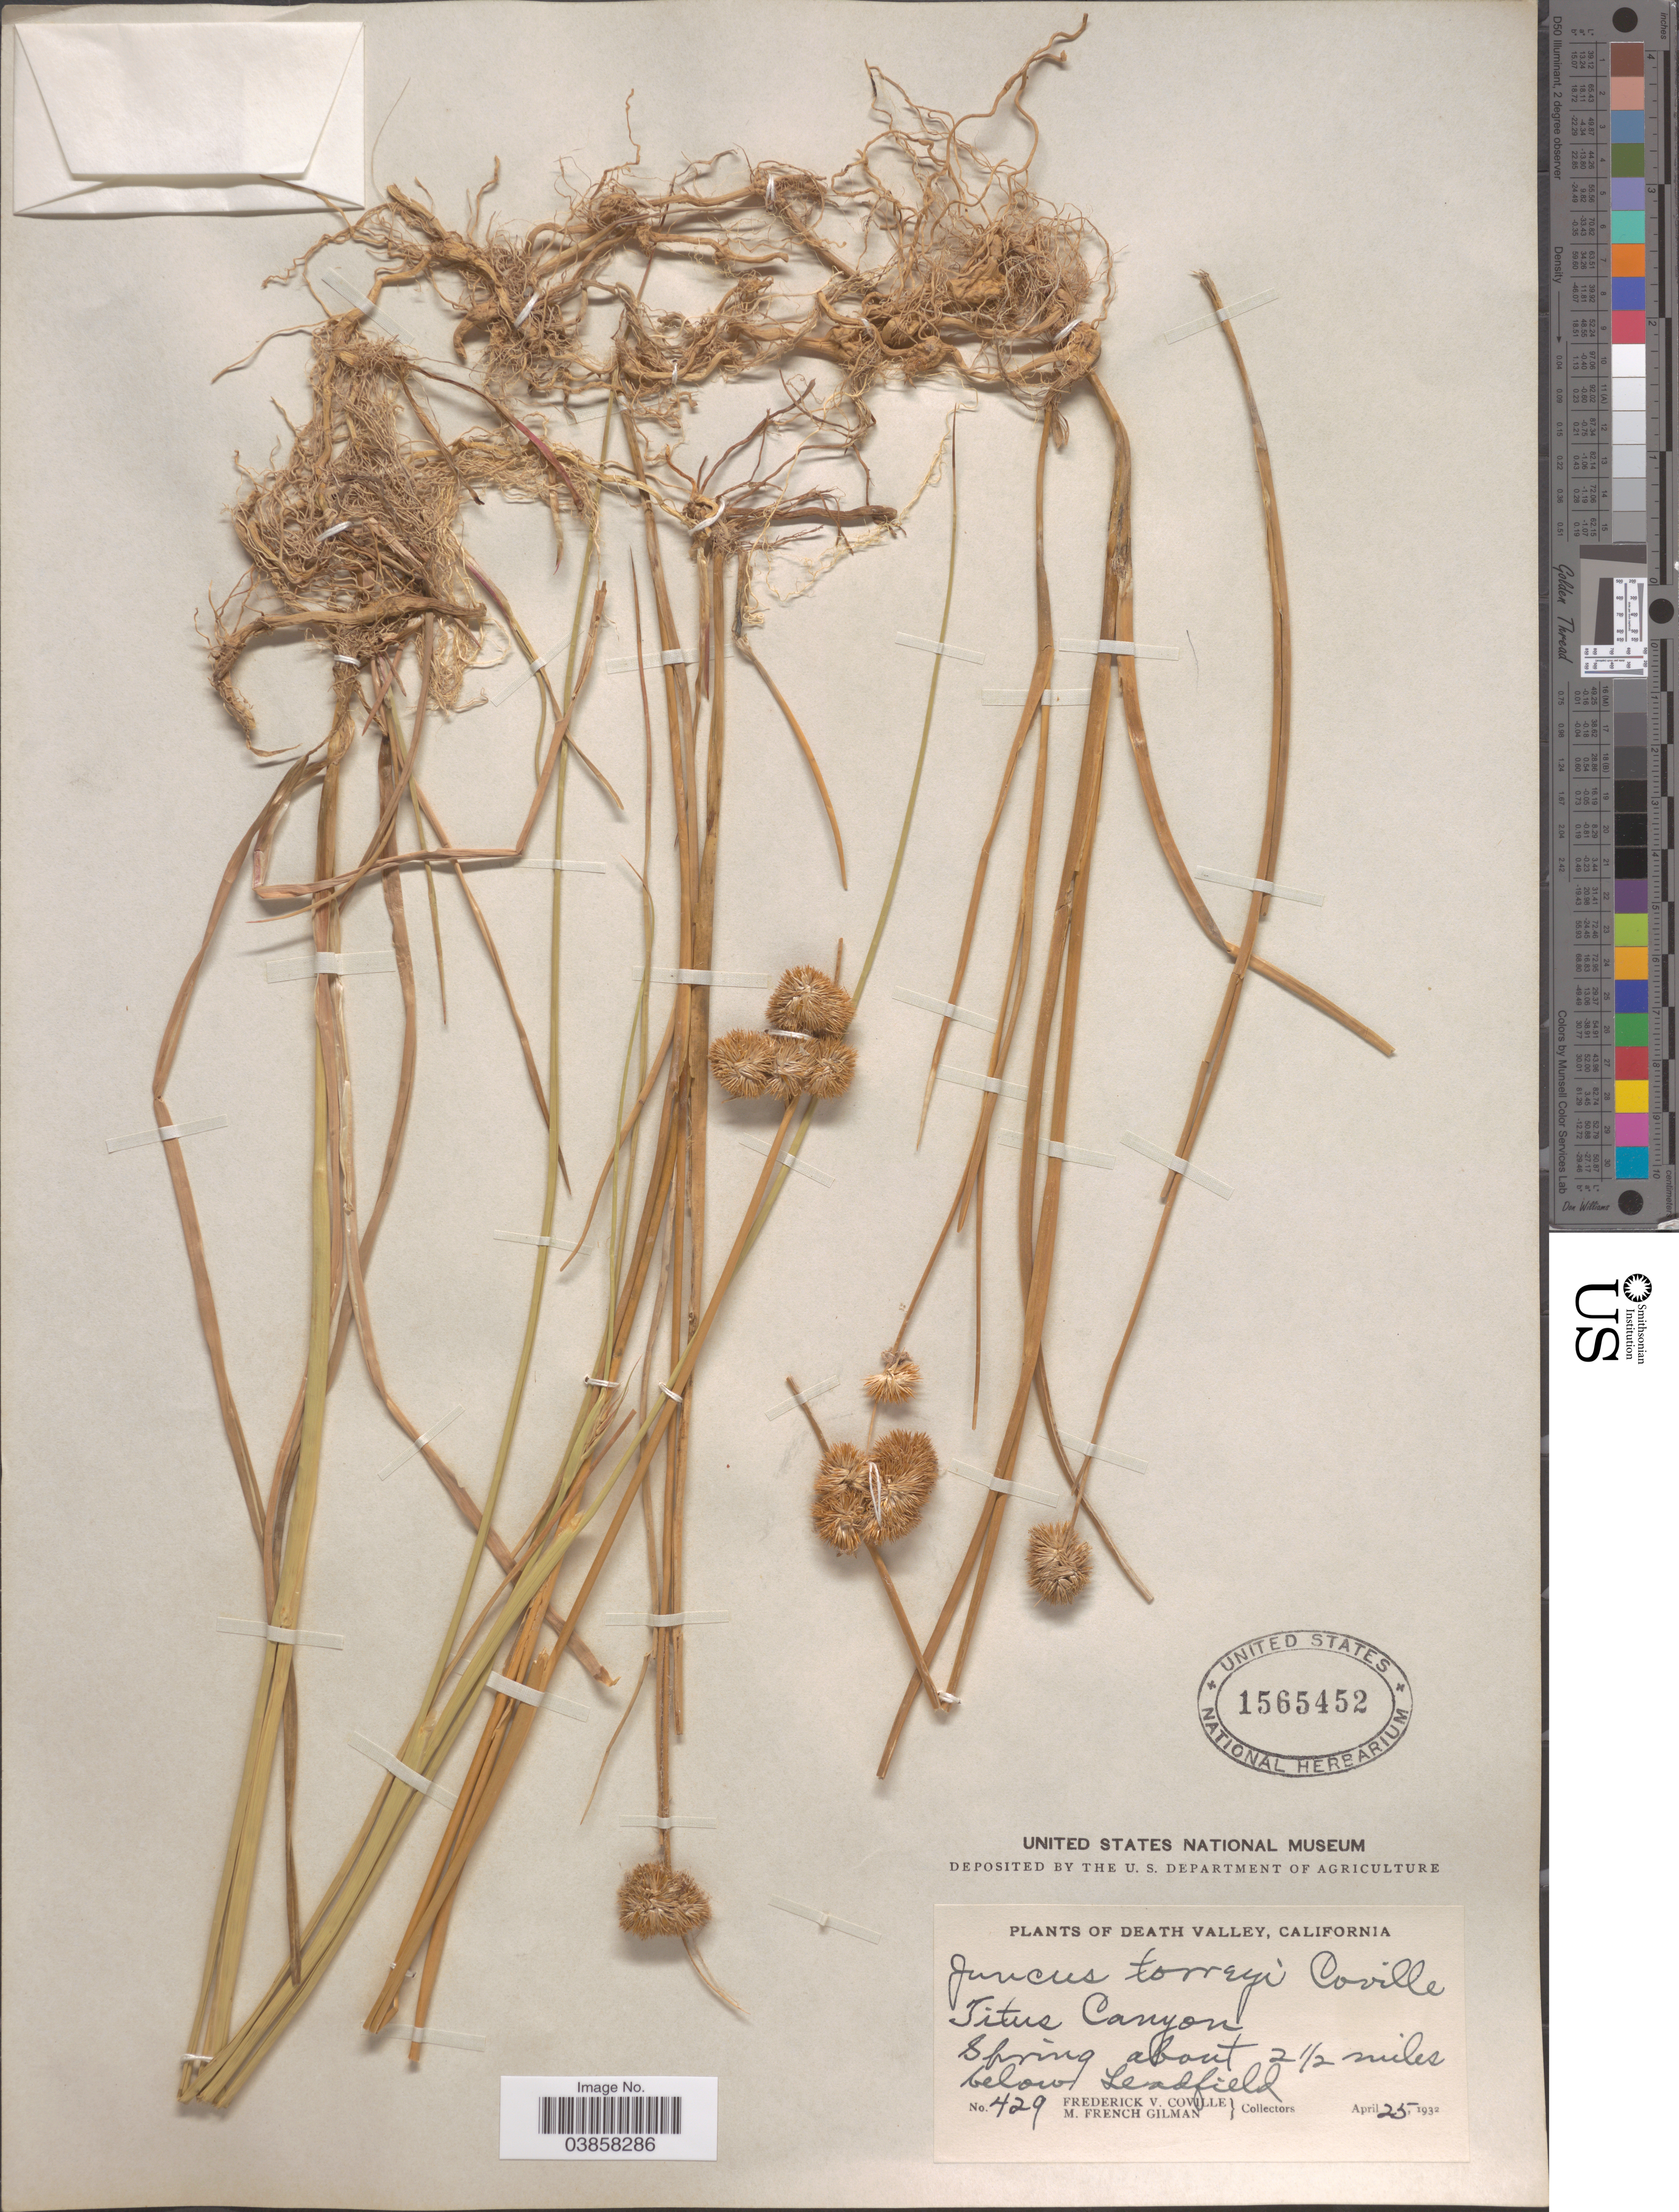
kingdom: Plantae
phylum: Tracheophyta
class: Liliopsida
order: Poales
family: Juncaceae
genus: Juncus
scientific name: Juncus torreyi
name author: Coville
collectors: F. V. Coville & M. F. Gilman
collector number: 429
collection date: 1932-04-25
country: United States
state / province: California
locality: Death Valley. Titus Canyon. Spring about 2½ miles below Leadfield.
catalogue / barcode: US 1565452